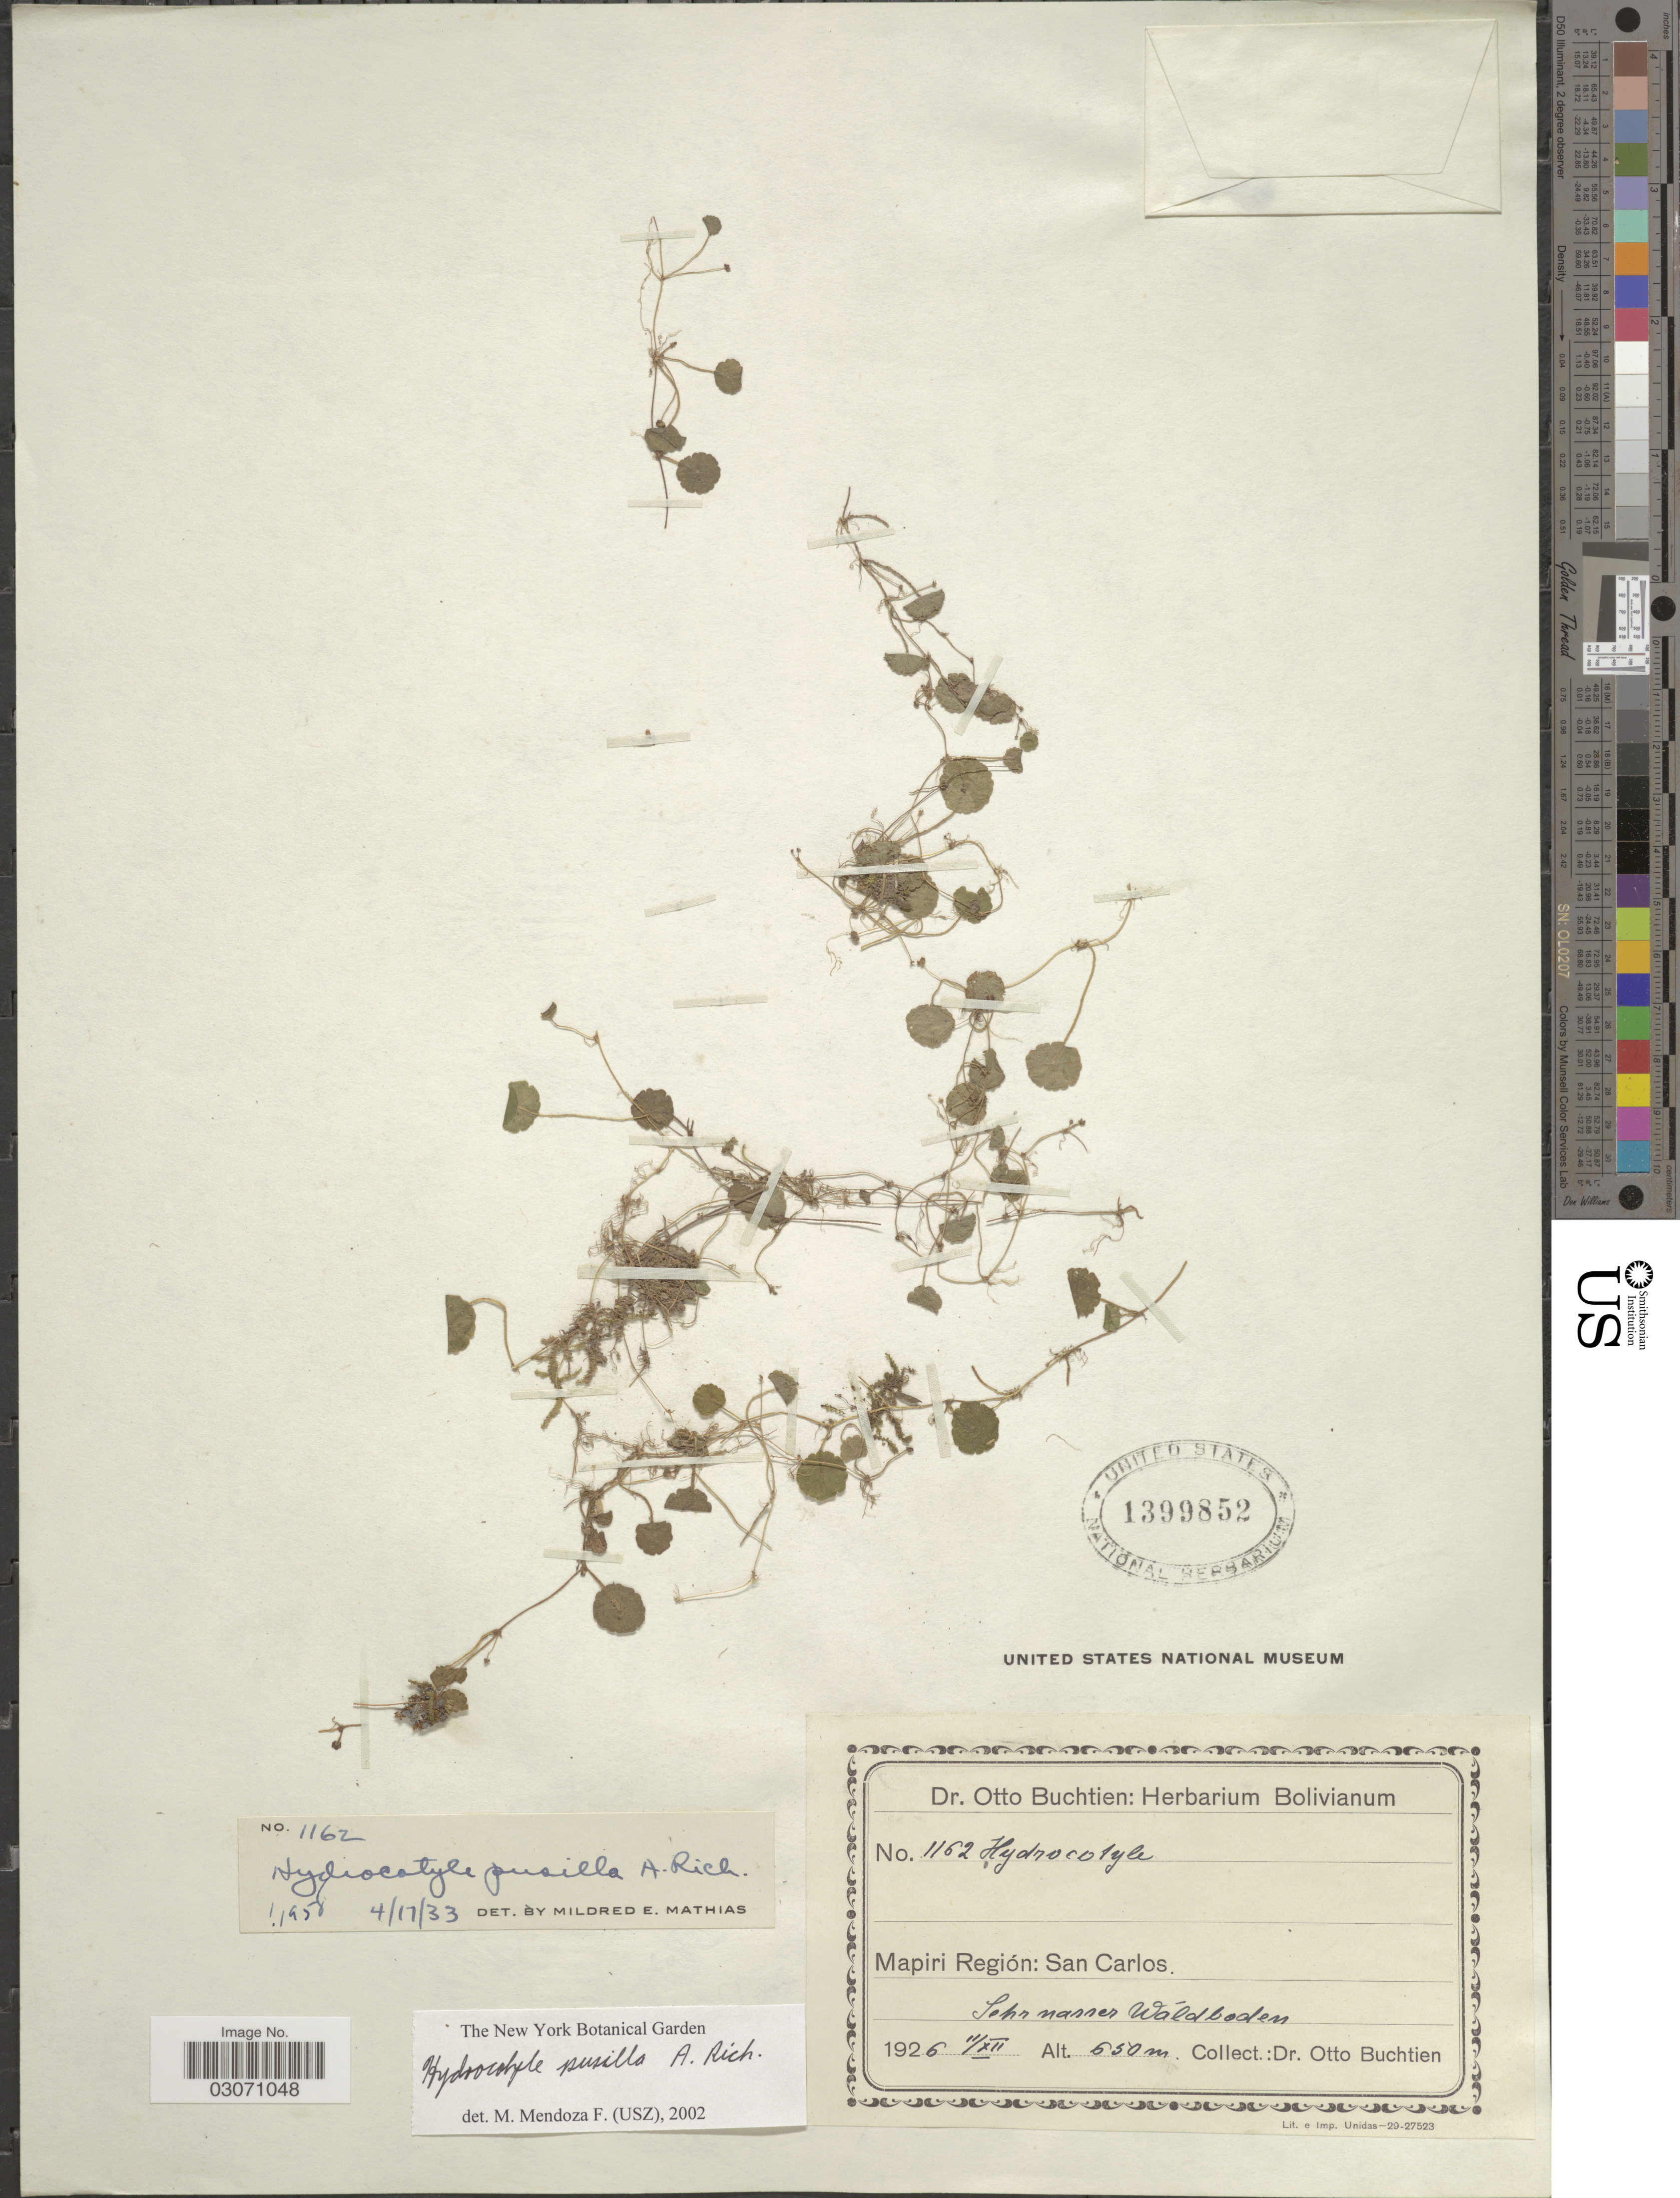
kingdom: Plantae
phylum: Tracheophyta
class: Magnoliopsida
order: Apiales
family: Araliaceae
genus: Hydrocotyle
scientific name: Hydrocotyle pusilla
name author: A. Rich.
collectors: O. Buchtien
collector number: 1162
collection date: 1926-12-11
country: Bolivia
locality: Mapiri Región: San Carlos.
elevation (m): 650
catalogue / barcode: US 1399852